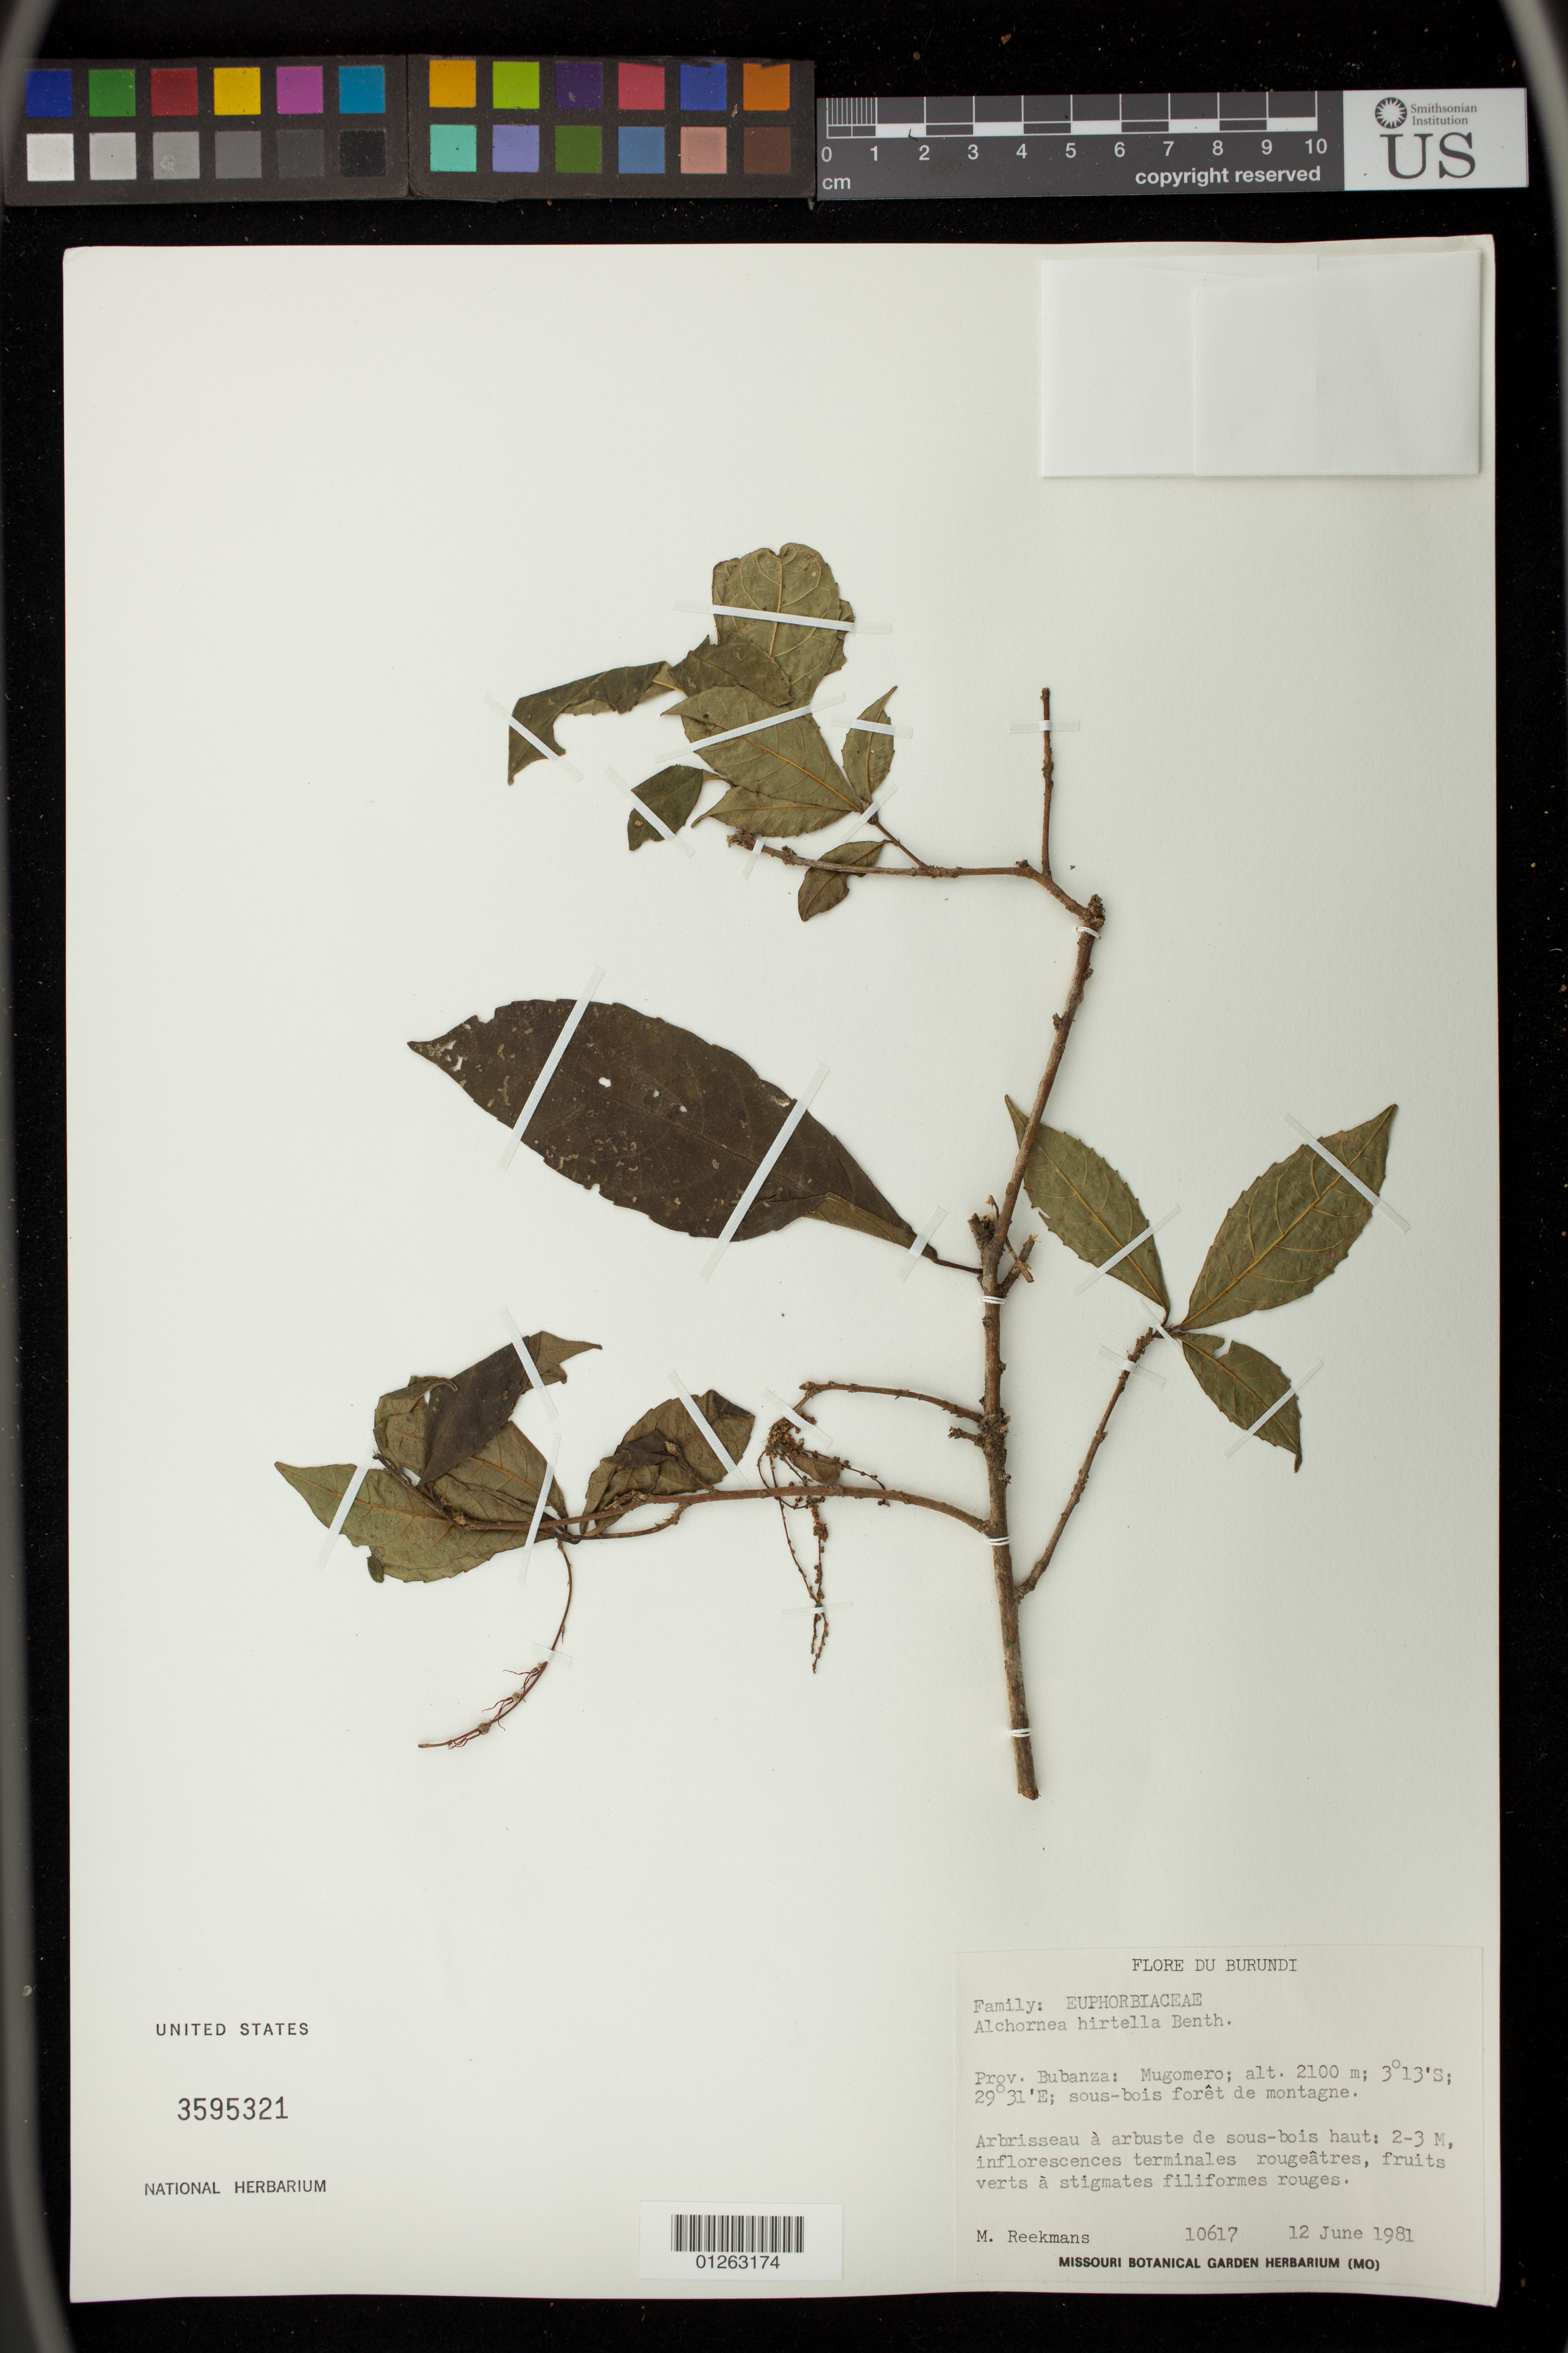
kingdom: Plantae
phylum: Tracheophyta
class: Magnoliopsida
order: Malpighiales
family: Euphorbiaceae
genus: Alchornea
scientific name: Alchornea trewioides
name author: (Benth.) Müll. Arg.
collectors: M. Reekmans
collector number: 10617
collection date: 1981-06-12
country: Burundi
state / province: Bubanza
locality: Mugomero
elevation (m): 2100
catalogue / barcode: US 3595321